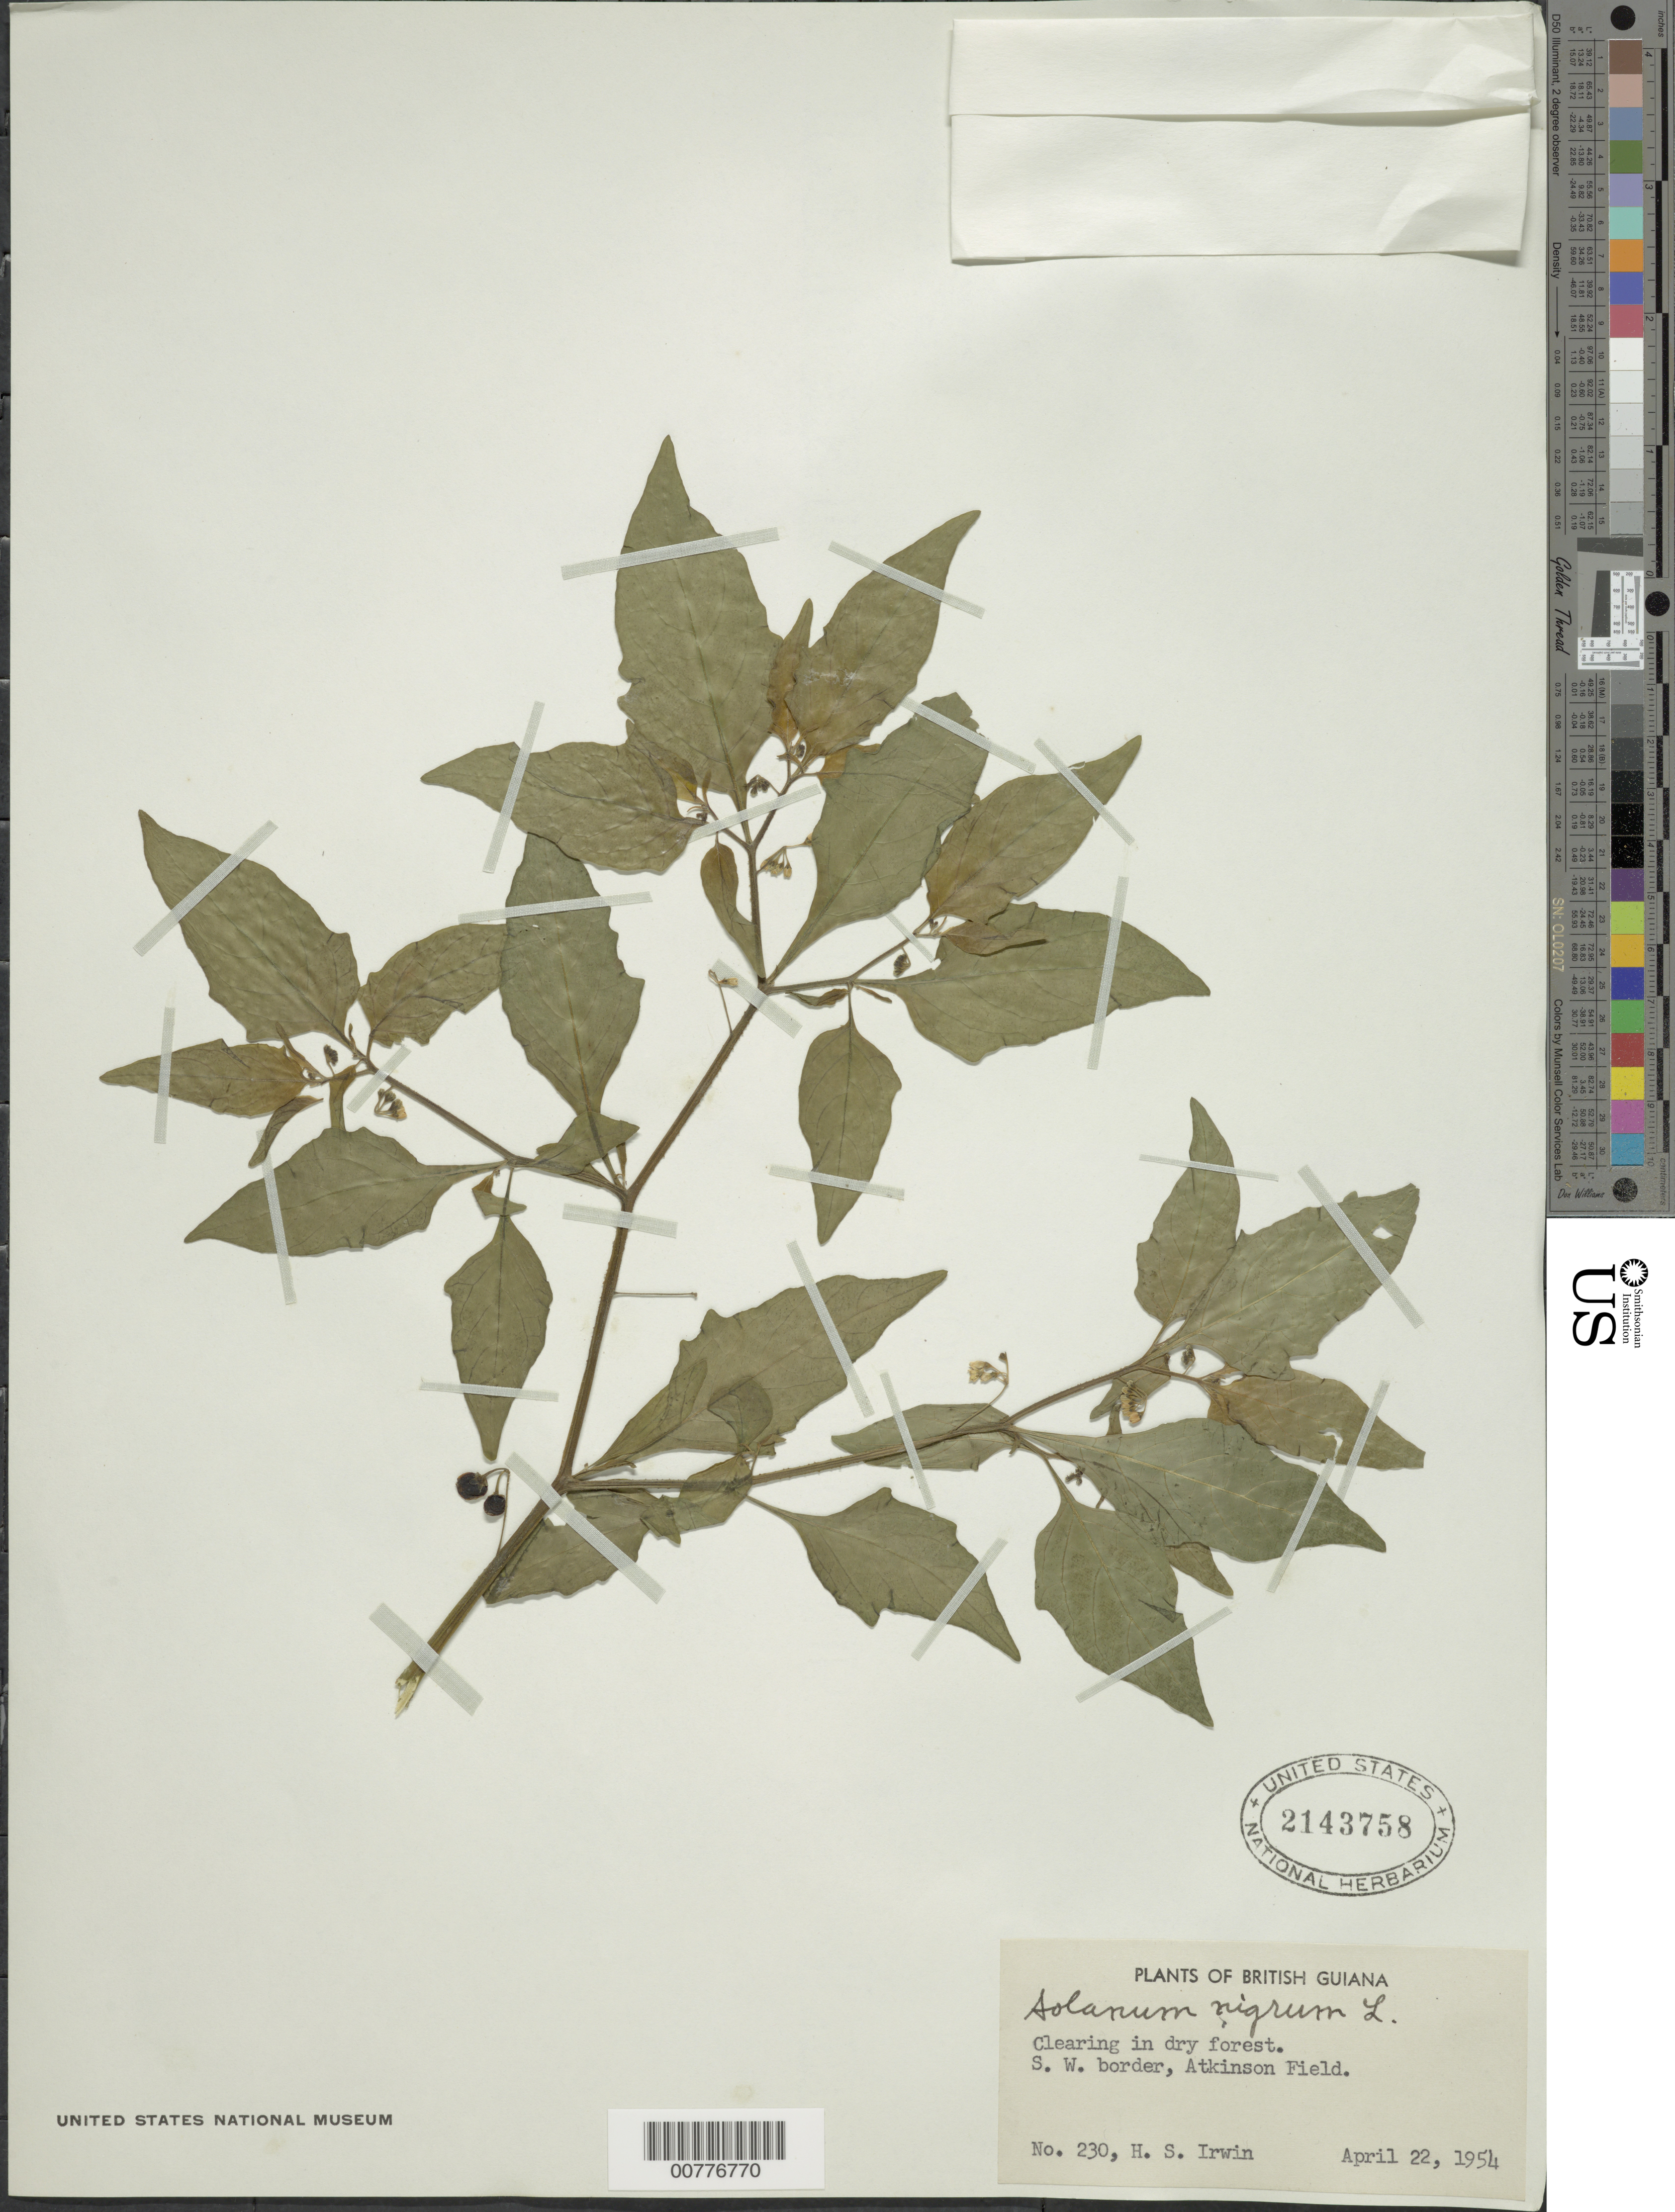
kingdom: Plantae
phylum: Tracheophyta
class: Magnoliopsida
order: Solanales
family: Solanaceae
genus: Solanum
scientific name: Solanum nigrum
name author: L.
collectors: H. Irwin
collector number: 230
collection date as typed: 4 Apr 1954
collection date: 1954-04-04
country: Guyana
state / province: Demerara-Mahaica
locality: Atkinson Field, SW border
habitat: Clearing in dry forest.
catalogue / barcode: US 2143758